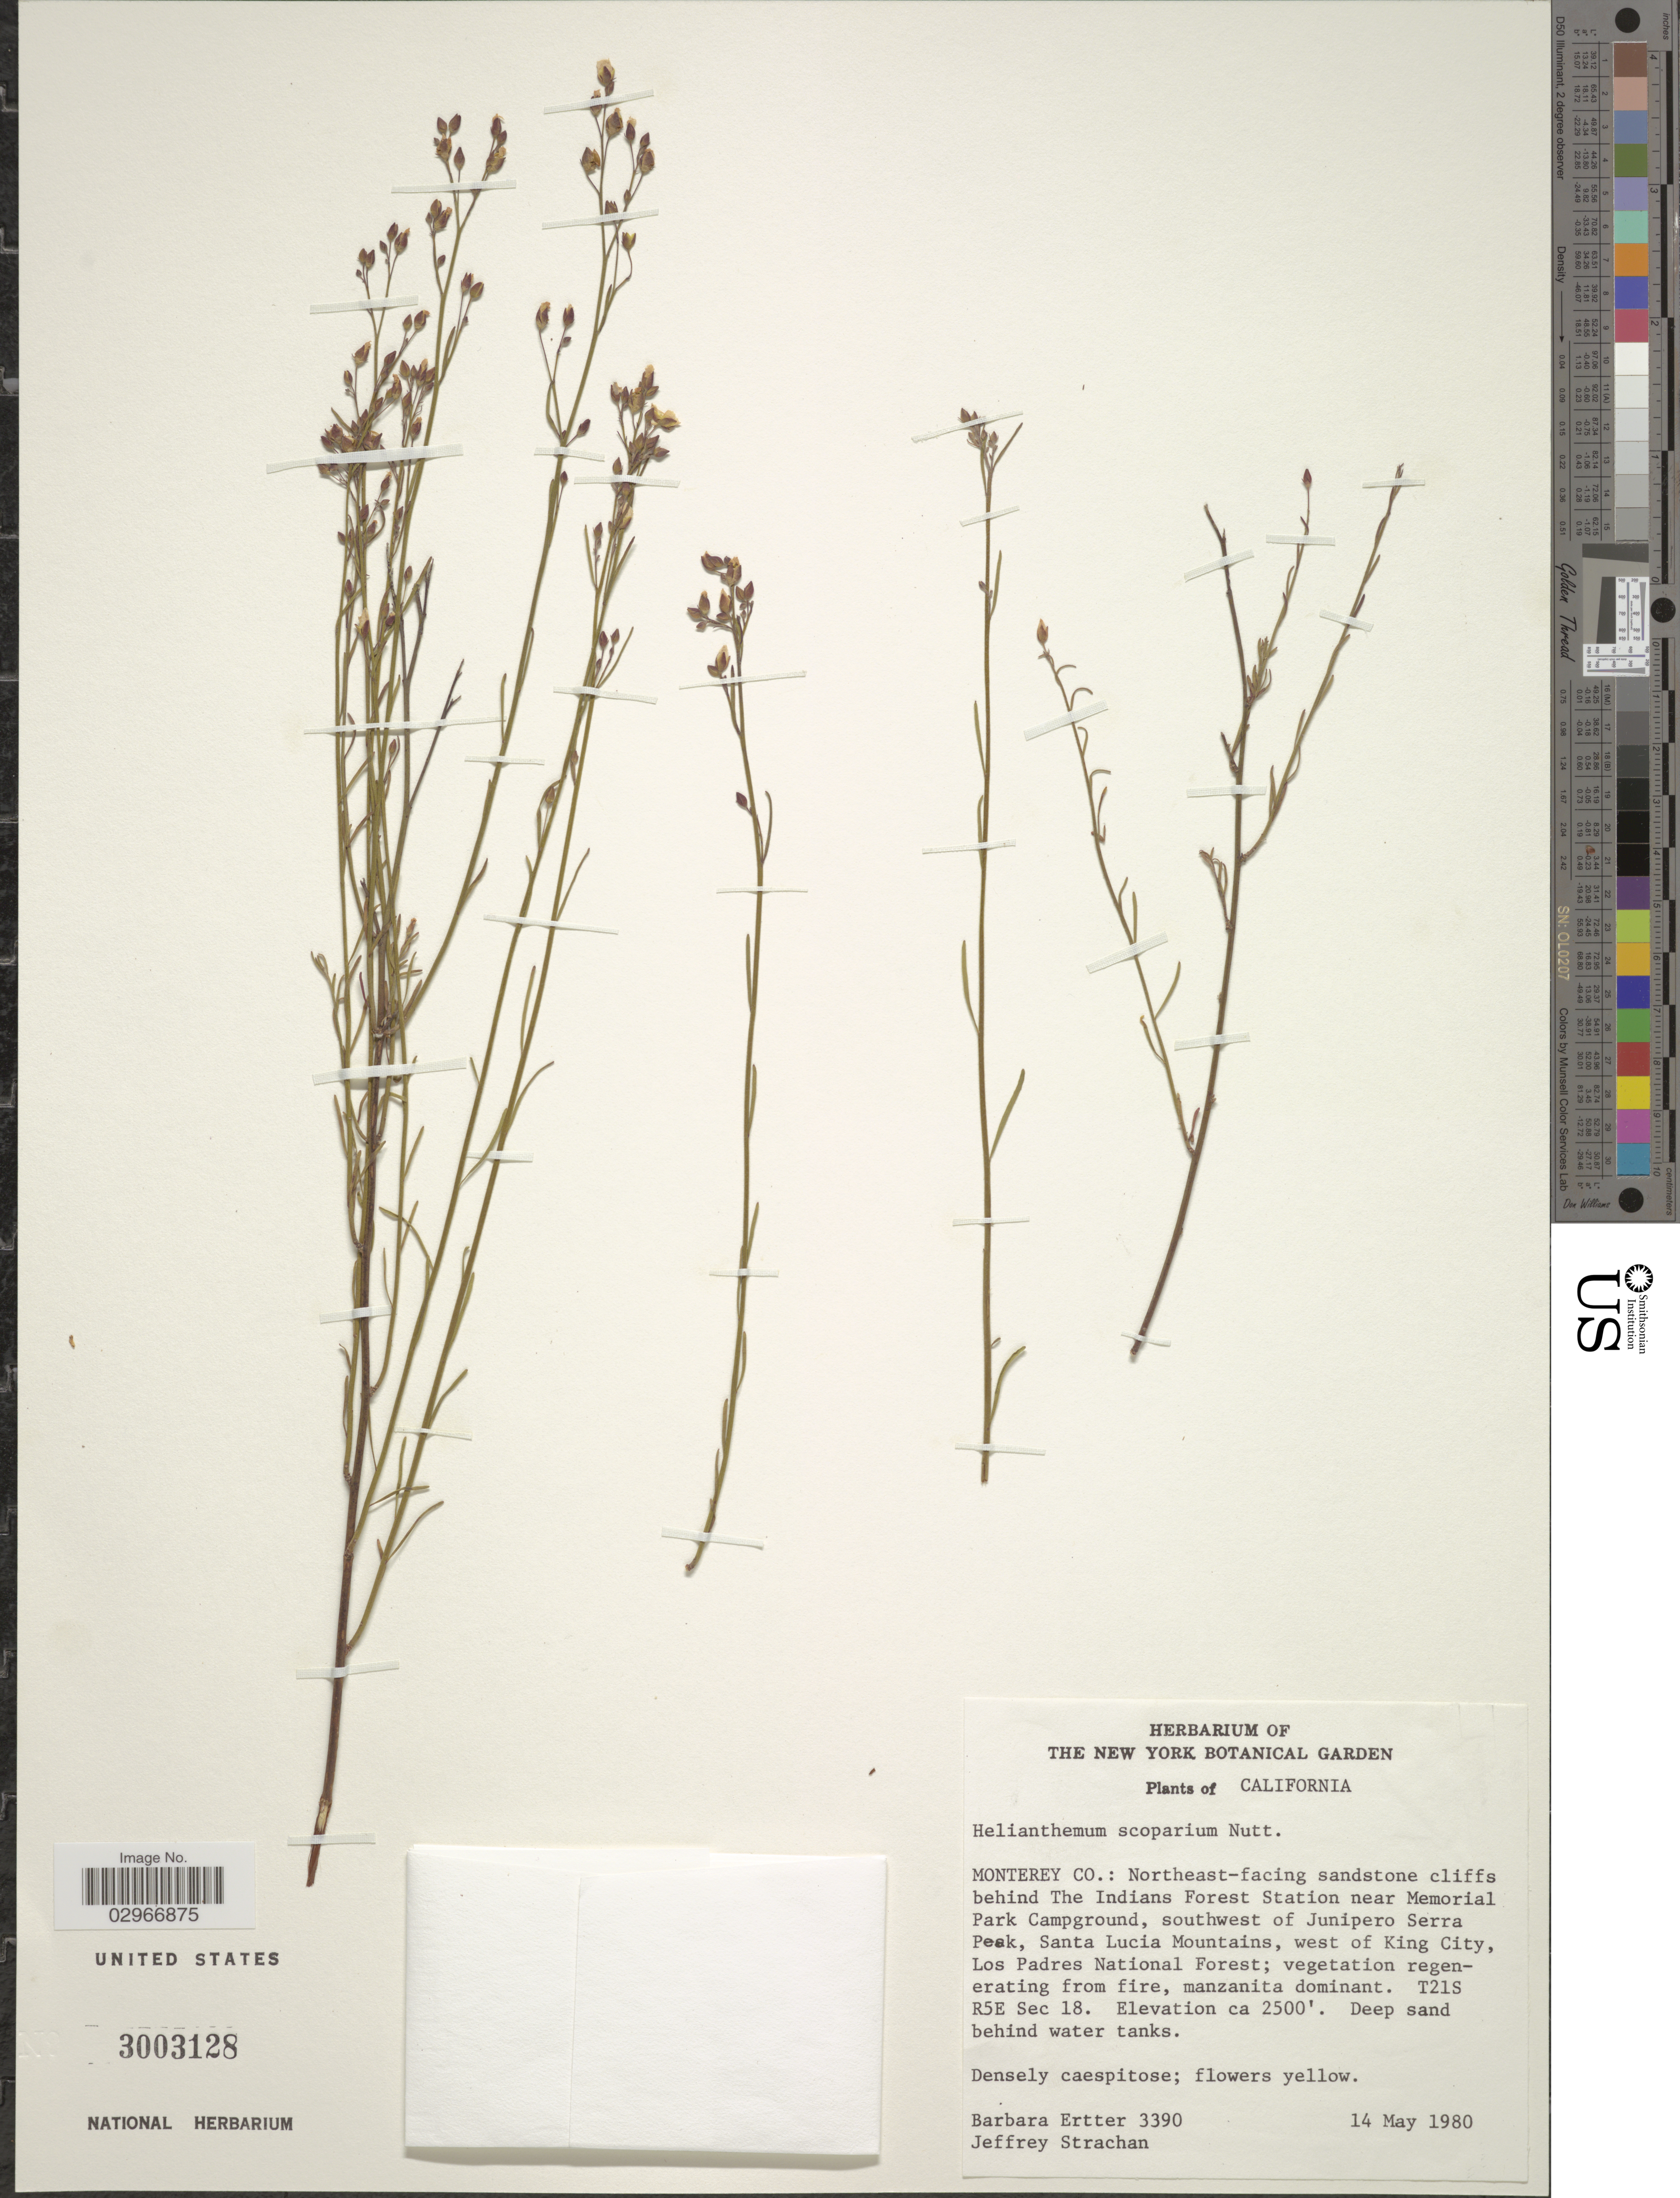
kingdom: Plantae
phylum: Tracheophyta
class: Magnoliopsida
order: Malvales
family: Cistaceae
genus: Helianthemum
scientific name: Helianthemum suffrutescens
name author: B. Schreiber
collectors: B. Ertter & J. Strachan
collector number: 3390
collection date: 1980-05-14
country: United States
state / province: California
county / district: Monterey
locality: Monterey Co.: Northeast-facing sandstone cliffs behind The Indians Forest Station near Memorial Park Campground, southwest of Junipero Serra Peak, Santa Lucia Mountains, west of King City, Los Padres National Forest. T21S, R5E Sec 18.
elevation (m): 762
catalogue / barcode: US 3003128